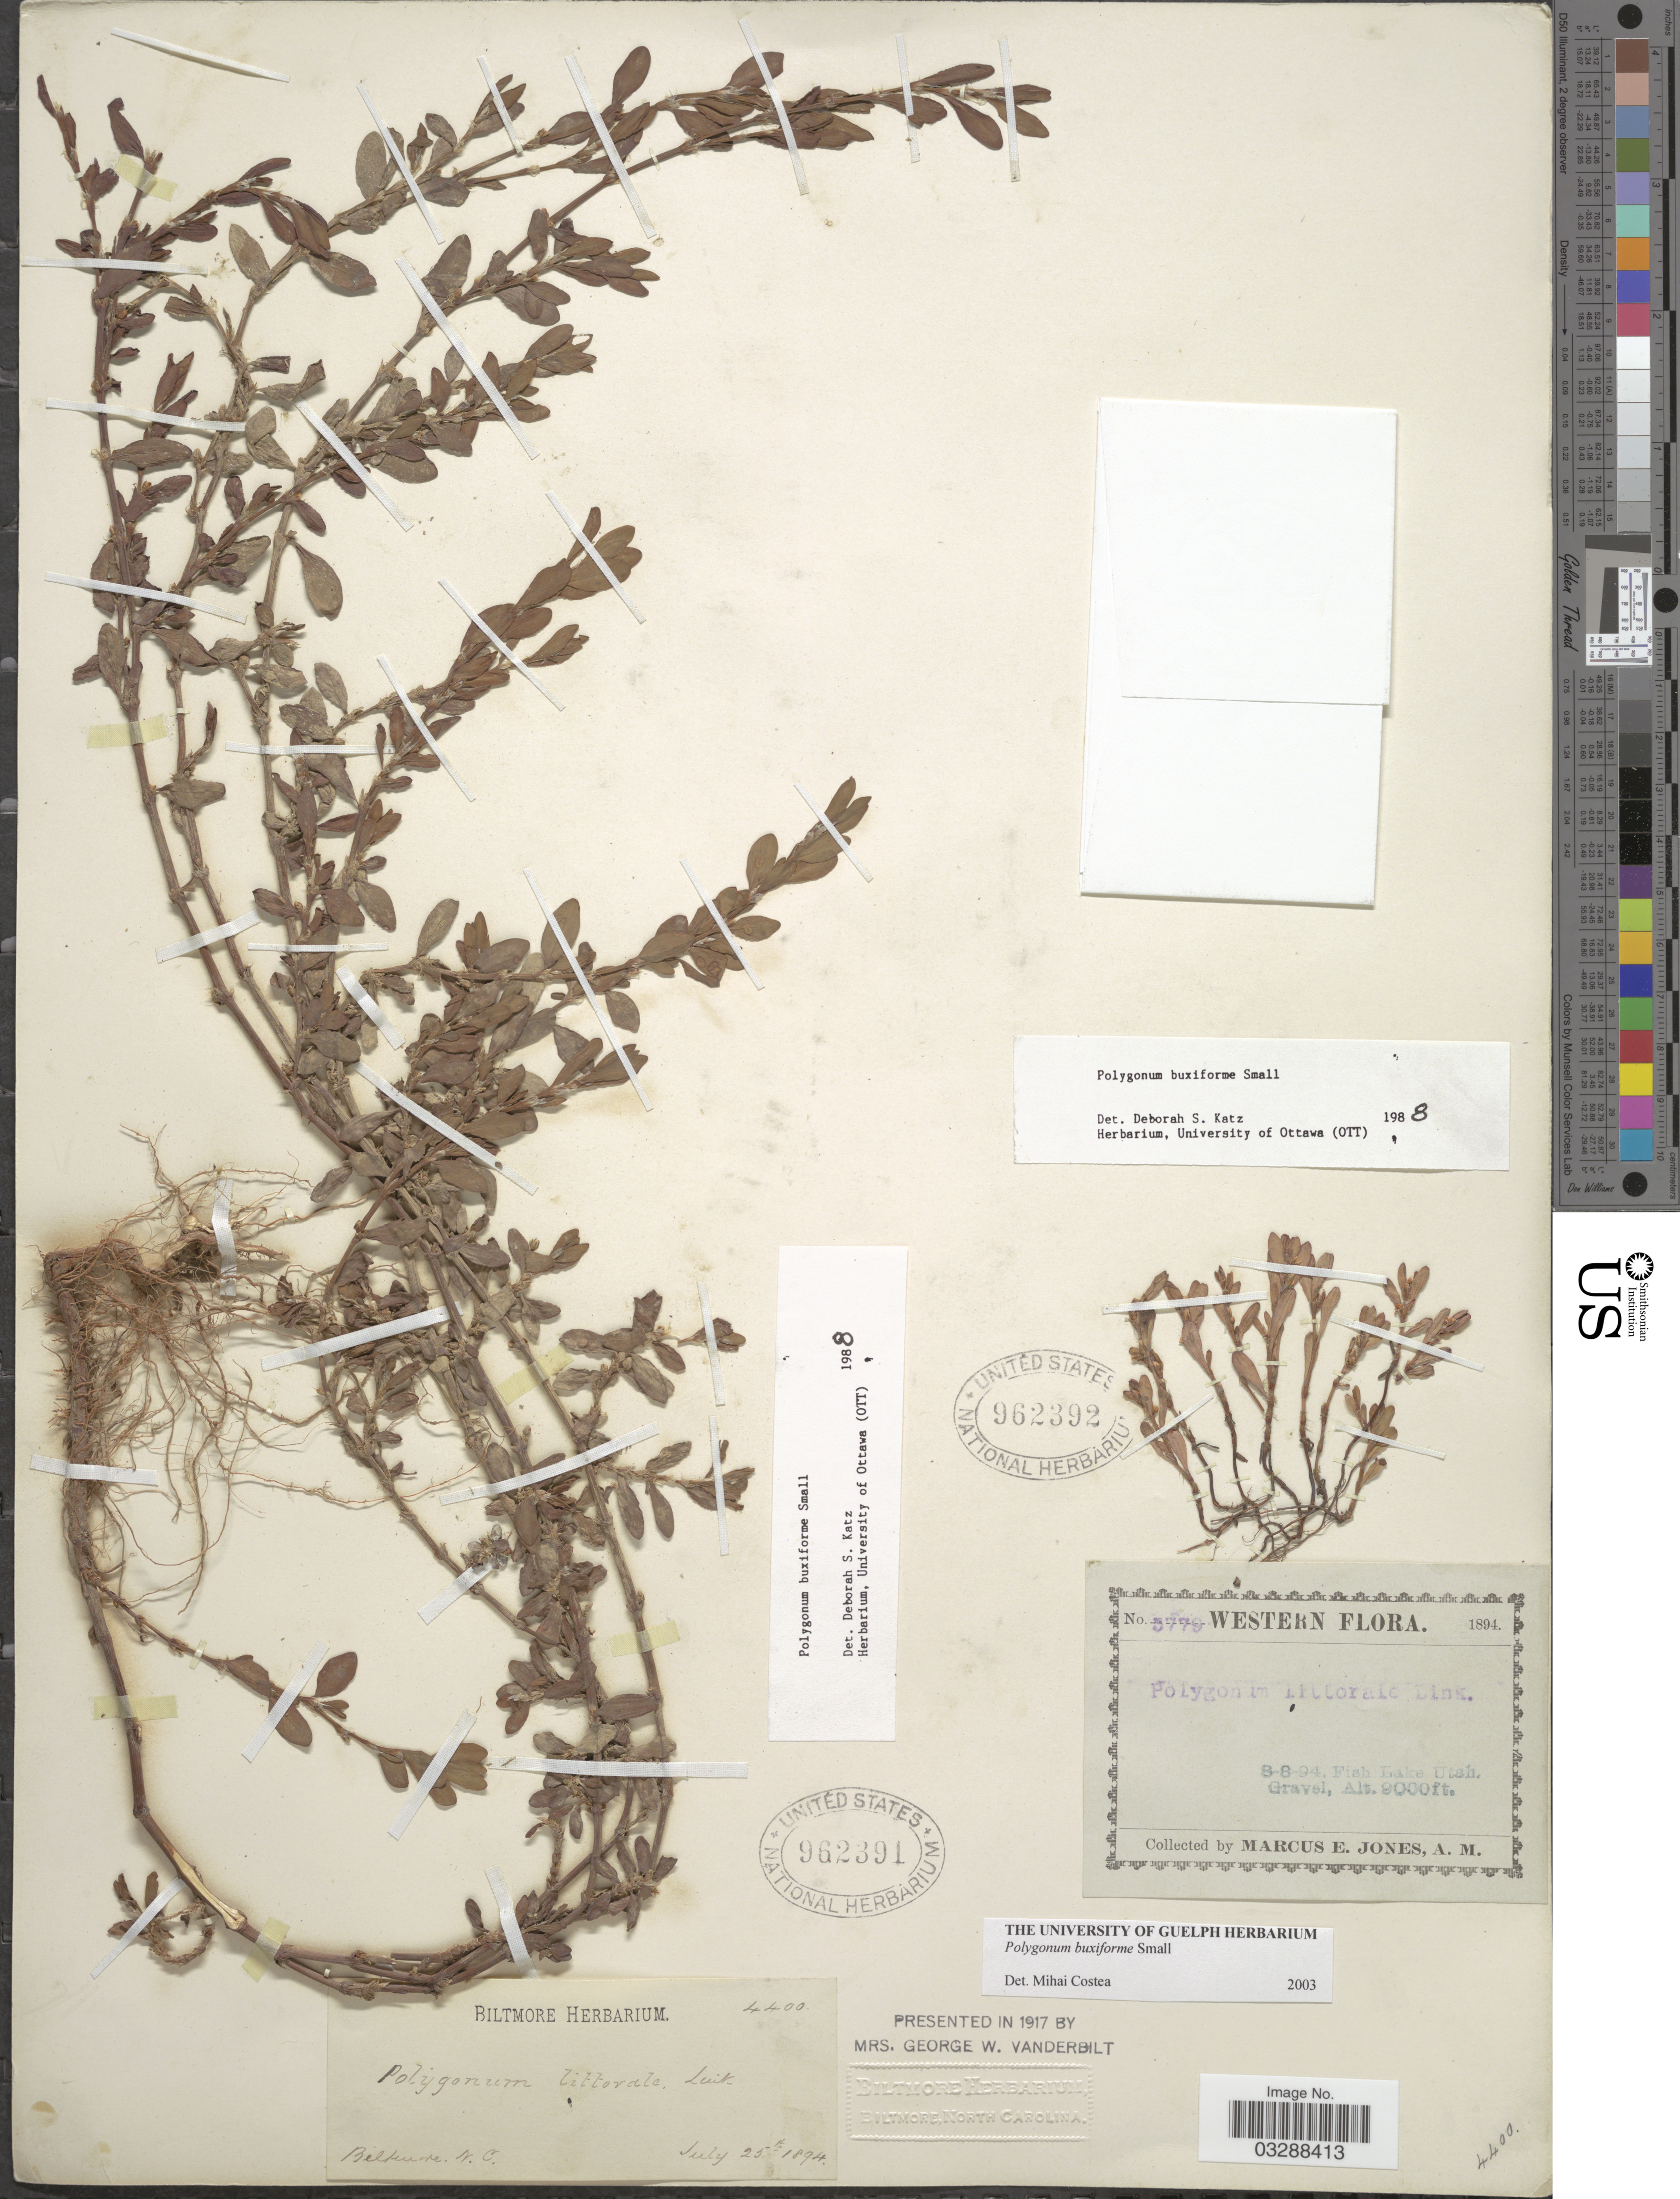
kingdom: Plantae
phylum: Tracheophyta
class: Magnoliopsida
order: Caryophyllales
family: Polygonaceae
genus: Polygonum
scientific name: Polygonum buxiforme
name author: Small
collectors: ex herb. Biltmore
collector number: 4400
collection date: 1894-07-25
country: United States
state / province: North Carolina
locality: Biltmore.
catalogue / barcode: US 962391